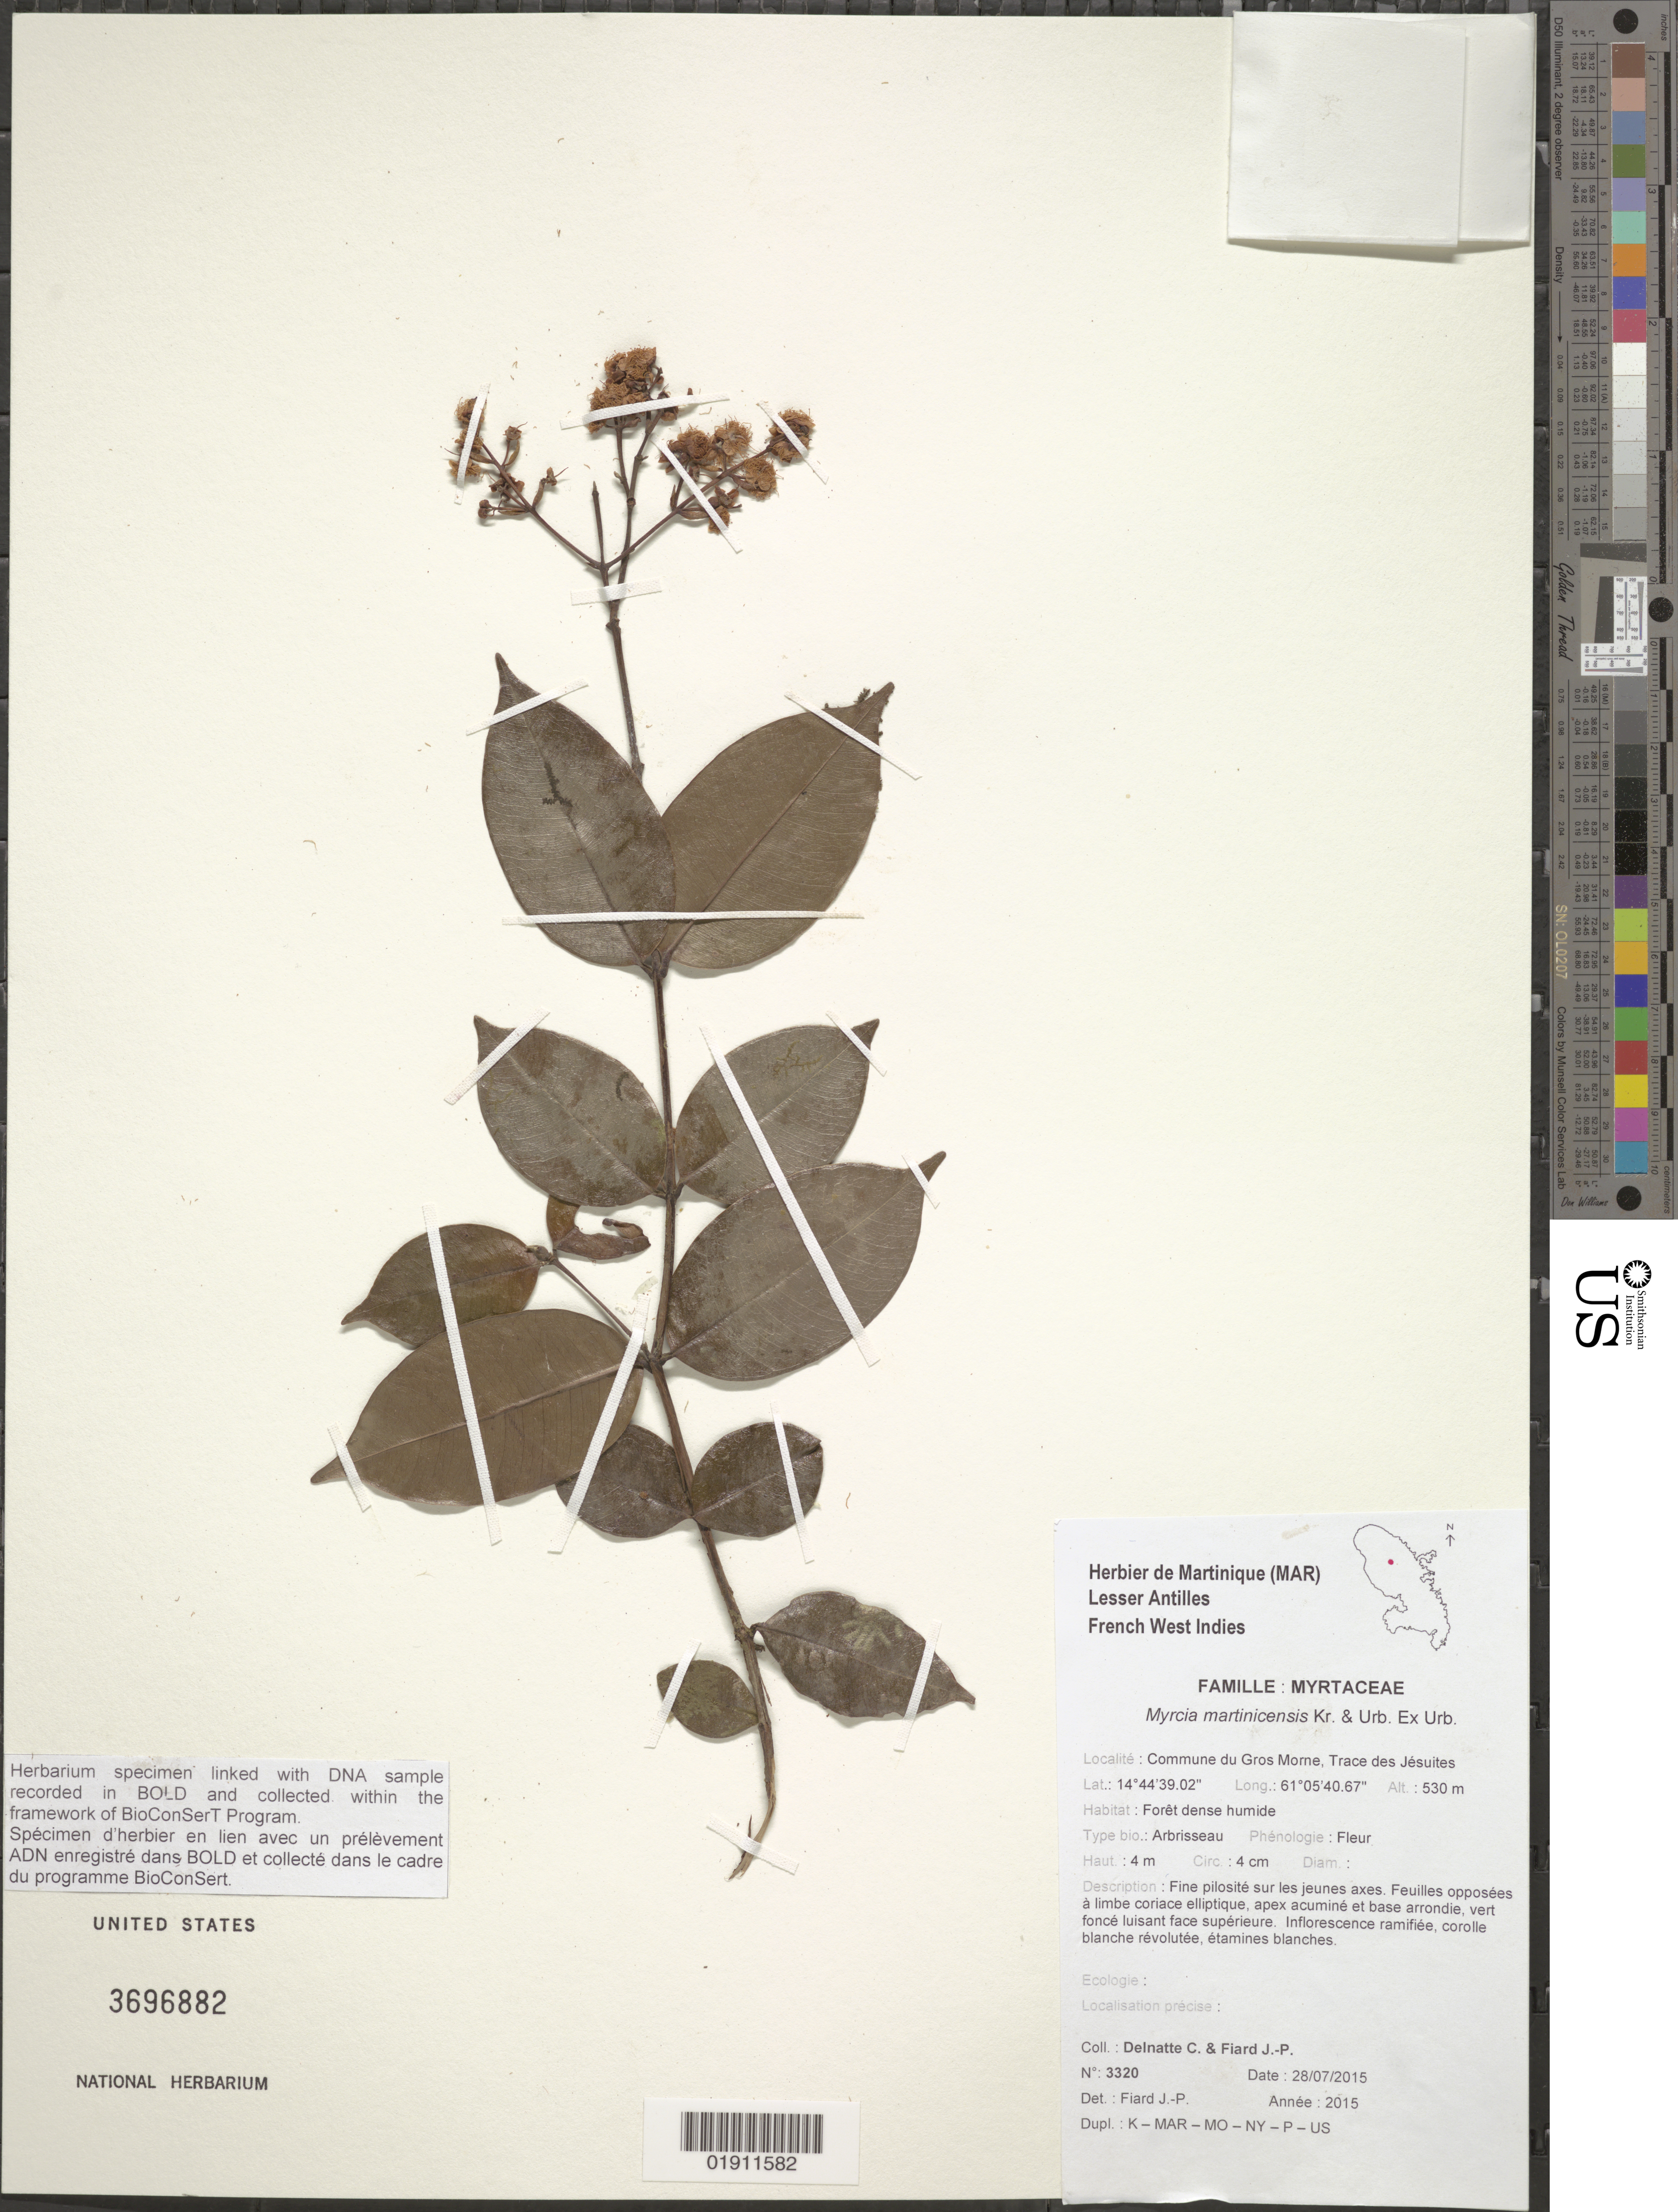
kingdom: Plantae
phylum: Tracheophyta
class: Magnoliopsida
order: Myrtales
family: Myrtaceae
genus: Myrcia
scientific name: Myrcia martinicensis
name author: Krug & Urb.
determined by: Fiard, J. P.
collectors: C. Delnatte & J.-P. Fiard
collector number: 3320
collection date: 2015-07-28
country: Martinique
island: Martinique I.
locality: Commune du Gros Morne, Trace des Jésuites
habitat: Forêt dense humide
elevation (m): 530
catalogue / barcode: US 3696882